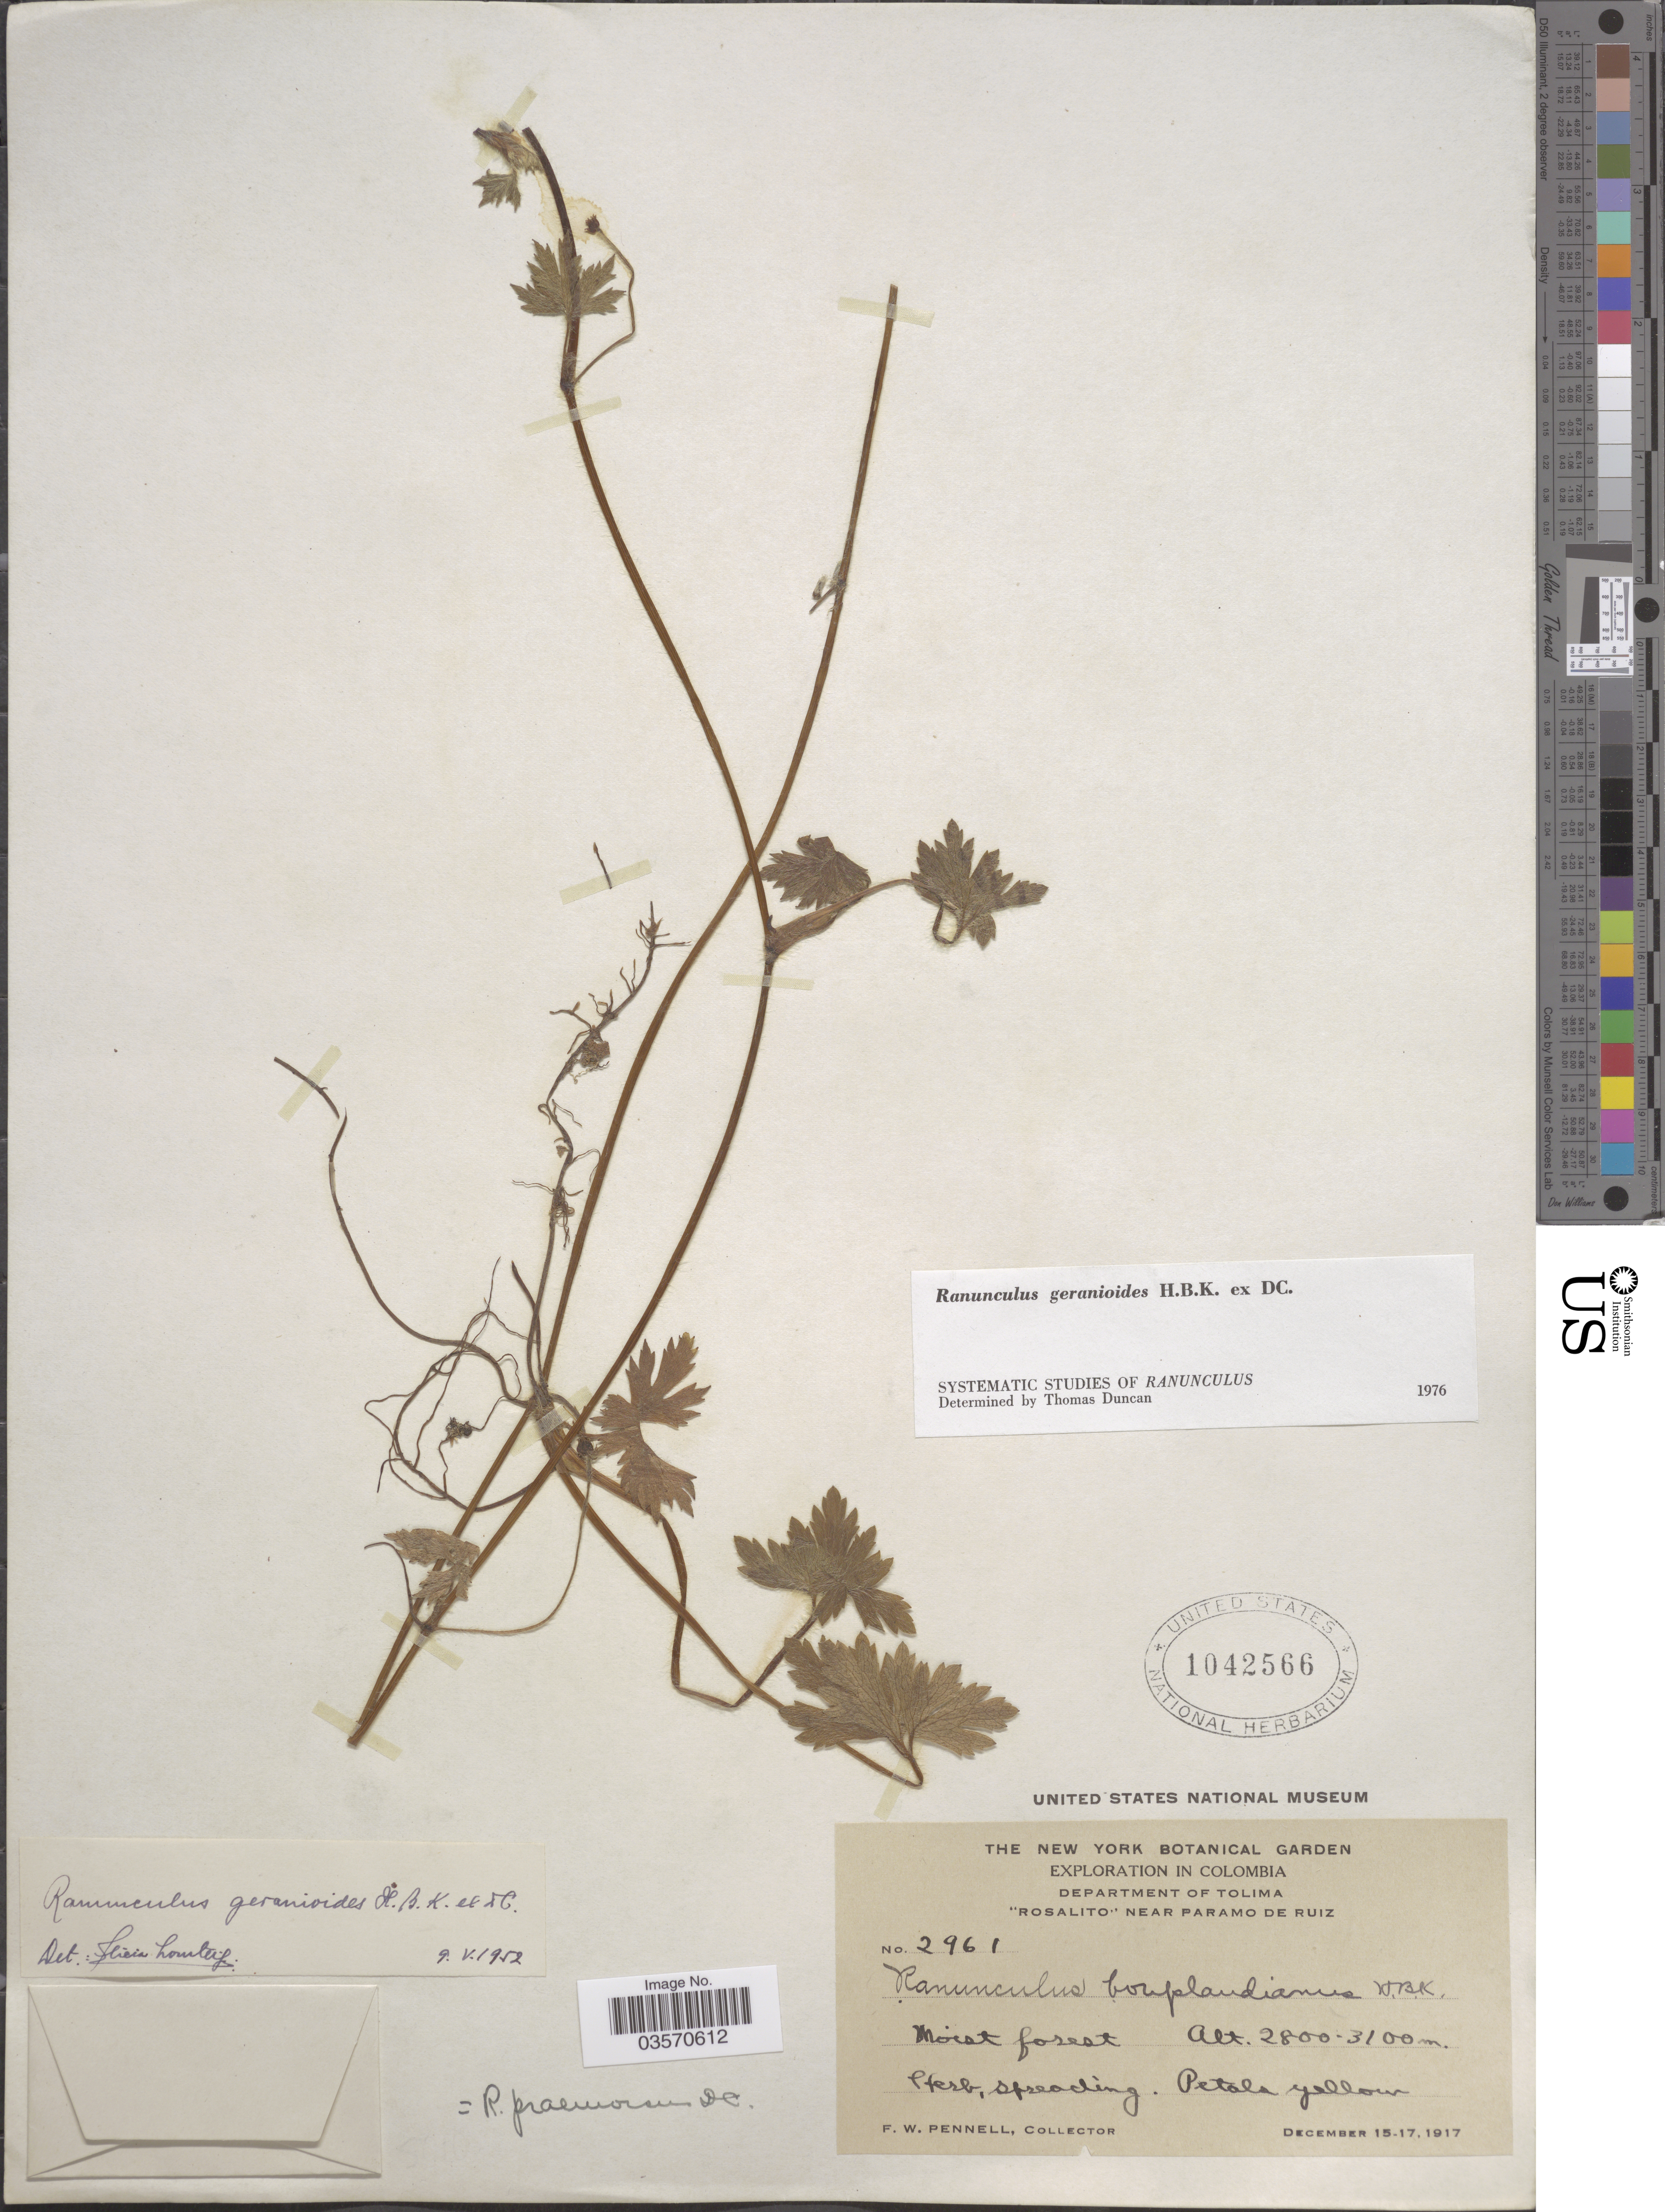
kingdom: Plantae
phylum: Tracheophyta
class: Magnoliopsida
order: Ranunculales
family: Ranunculaceae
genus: Ranunculus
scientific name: Ranunculus geranioides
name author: Humb. et al. ex DC.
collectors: F. W. Pennell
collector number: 2961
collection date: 1917-12-15/1917-12-17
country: Colombia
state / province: Tolima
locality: Department of Tolima. 'Rosalito' near Paramo de Ruiz.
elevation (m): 2800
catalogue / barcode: US 1042566